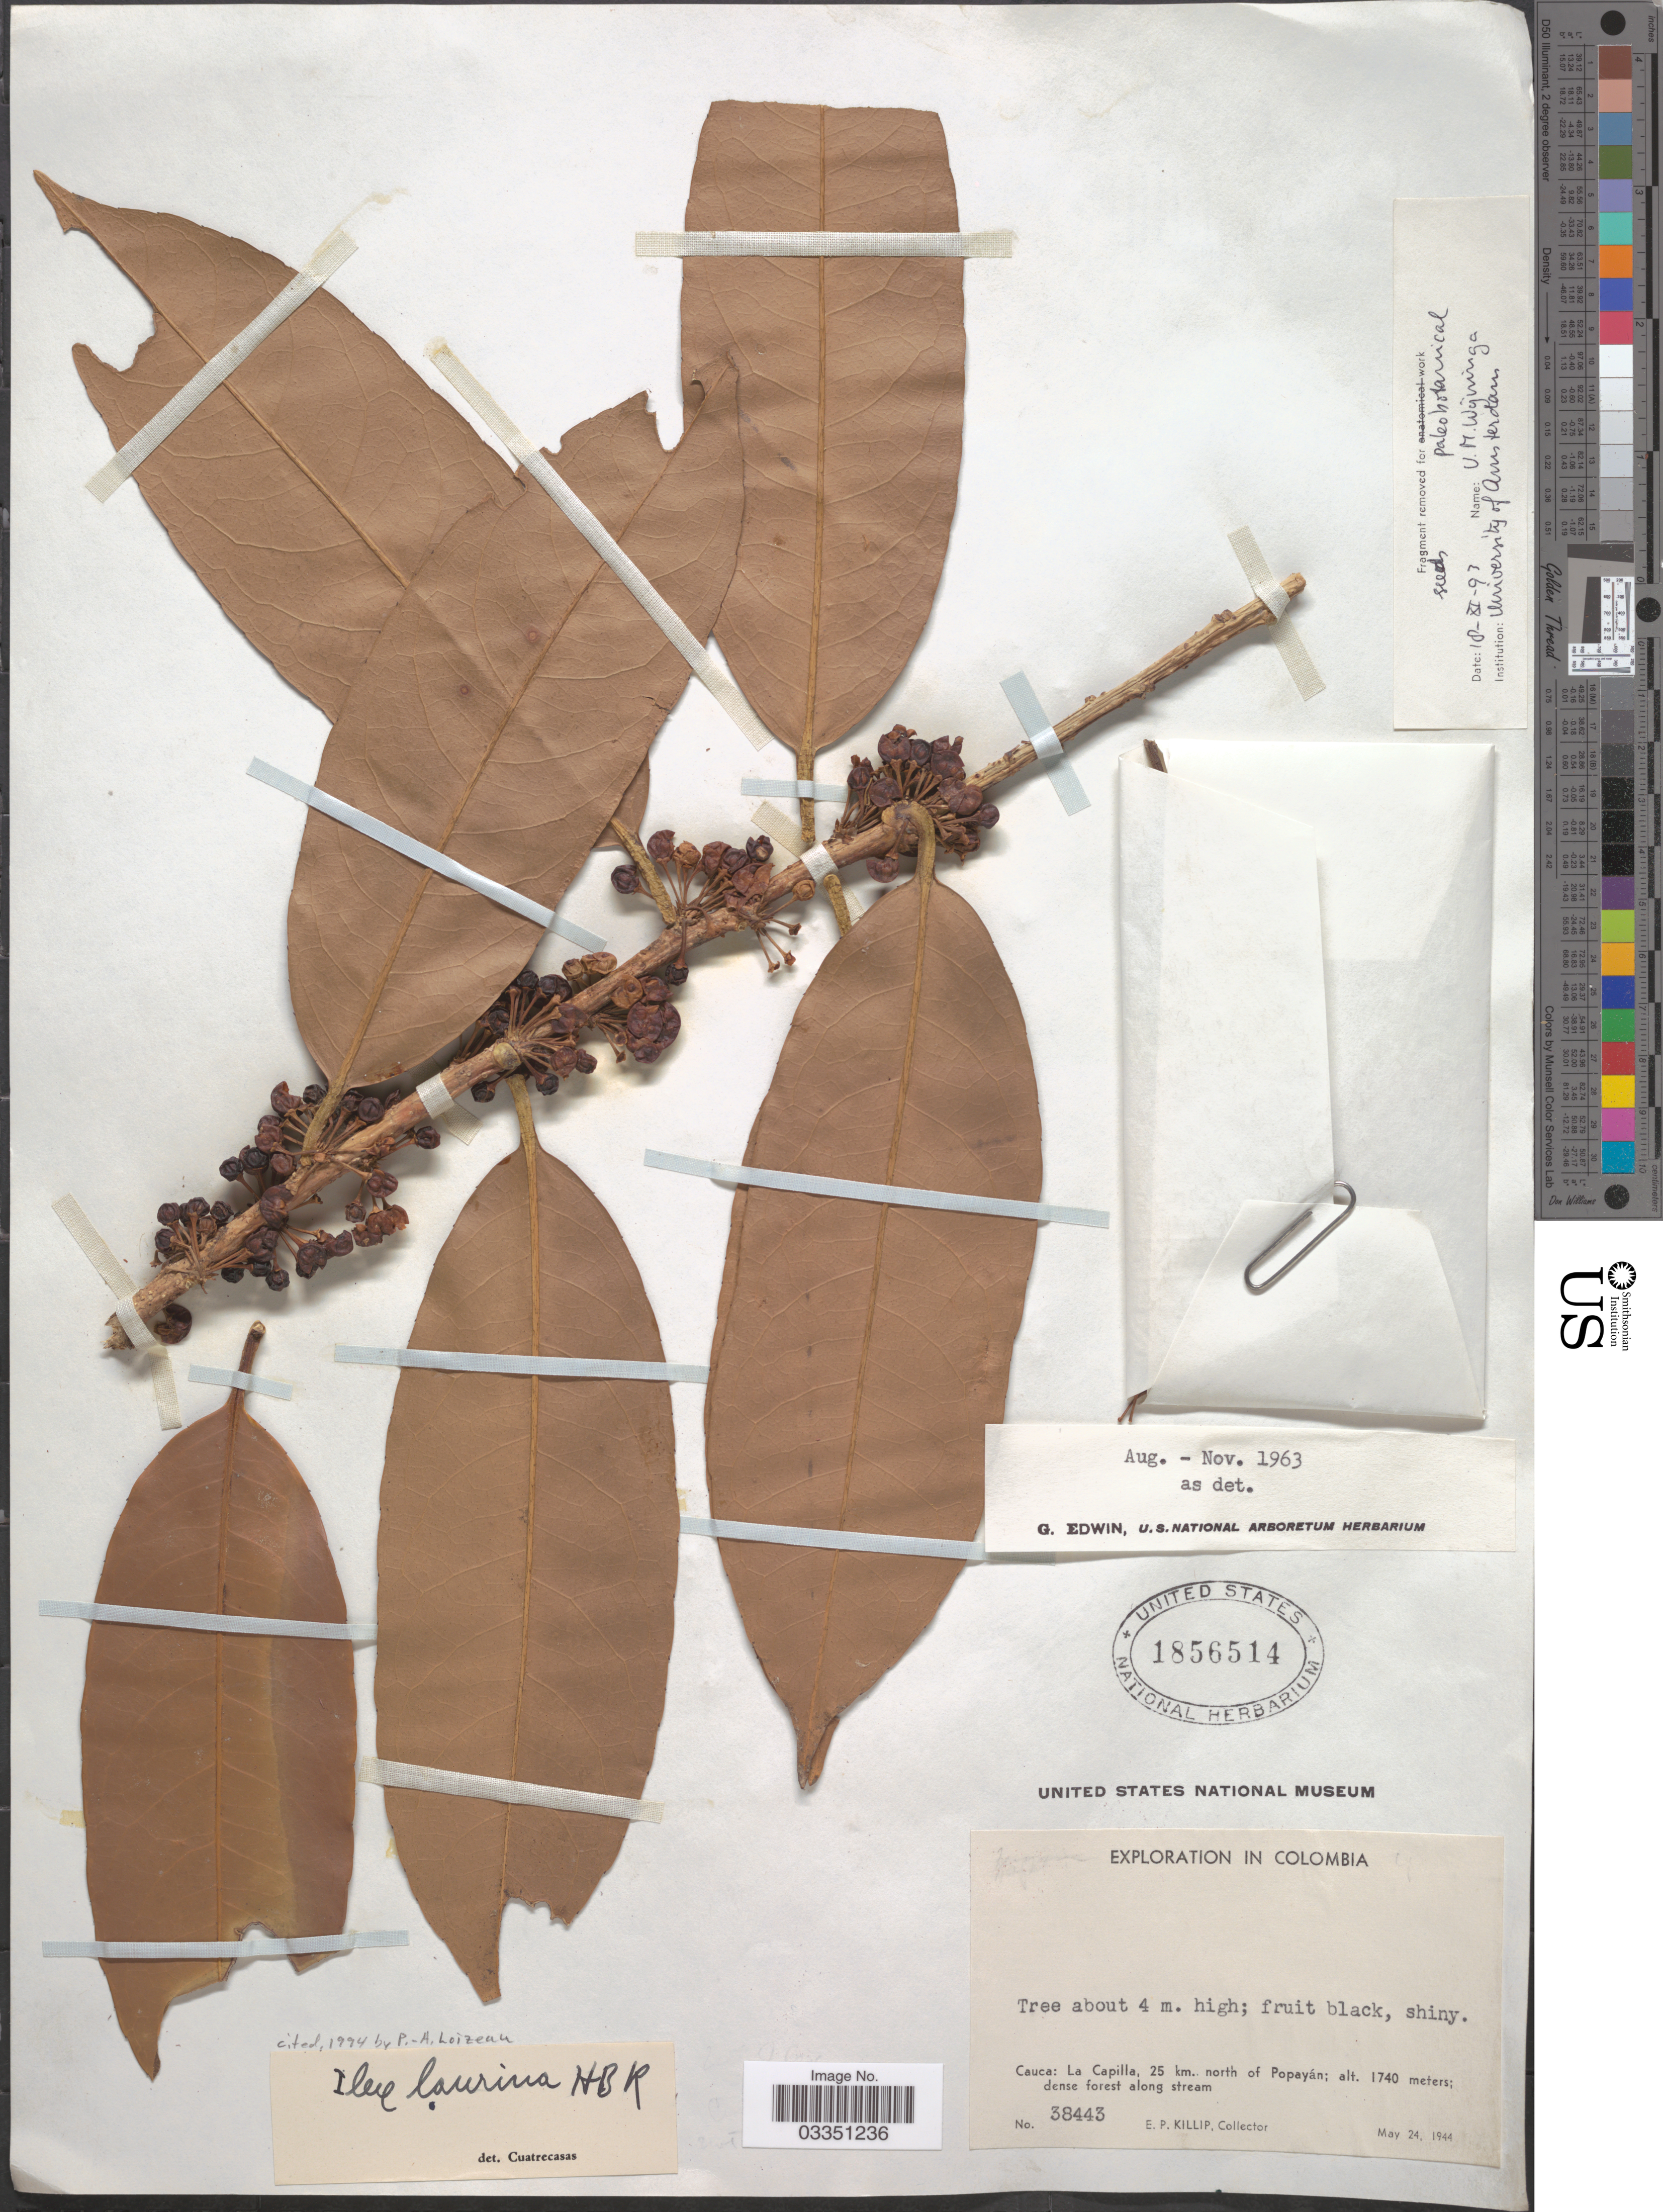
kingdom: Plantae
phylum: Tracheophyta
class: Magnoliopsida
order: Aquifoliales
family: Aquifoliaceae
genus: Ilex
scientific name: Ilex laurina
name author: Kunth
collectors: E. P. Killip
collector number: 38443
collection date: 1944-05-24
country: Colombia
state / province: Cauca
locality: La Capilla, 25 km. north of Popayán.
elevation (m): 1740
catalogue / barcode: US 1856514